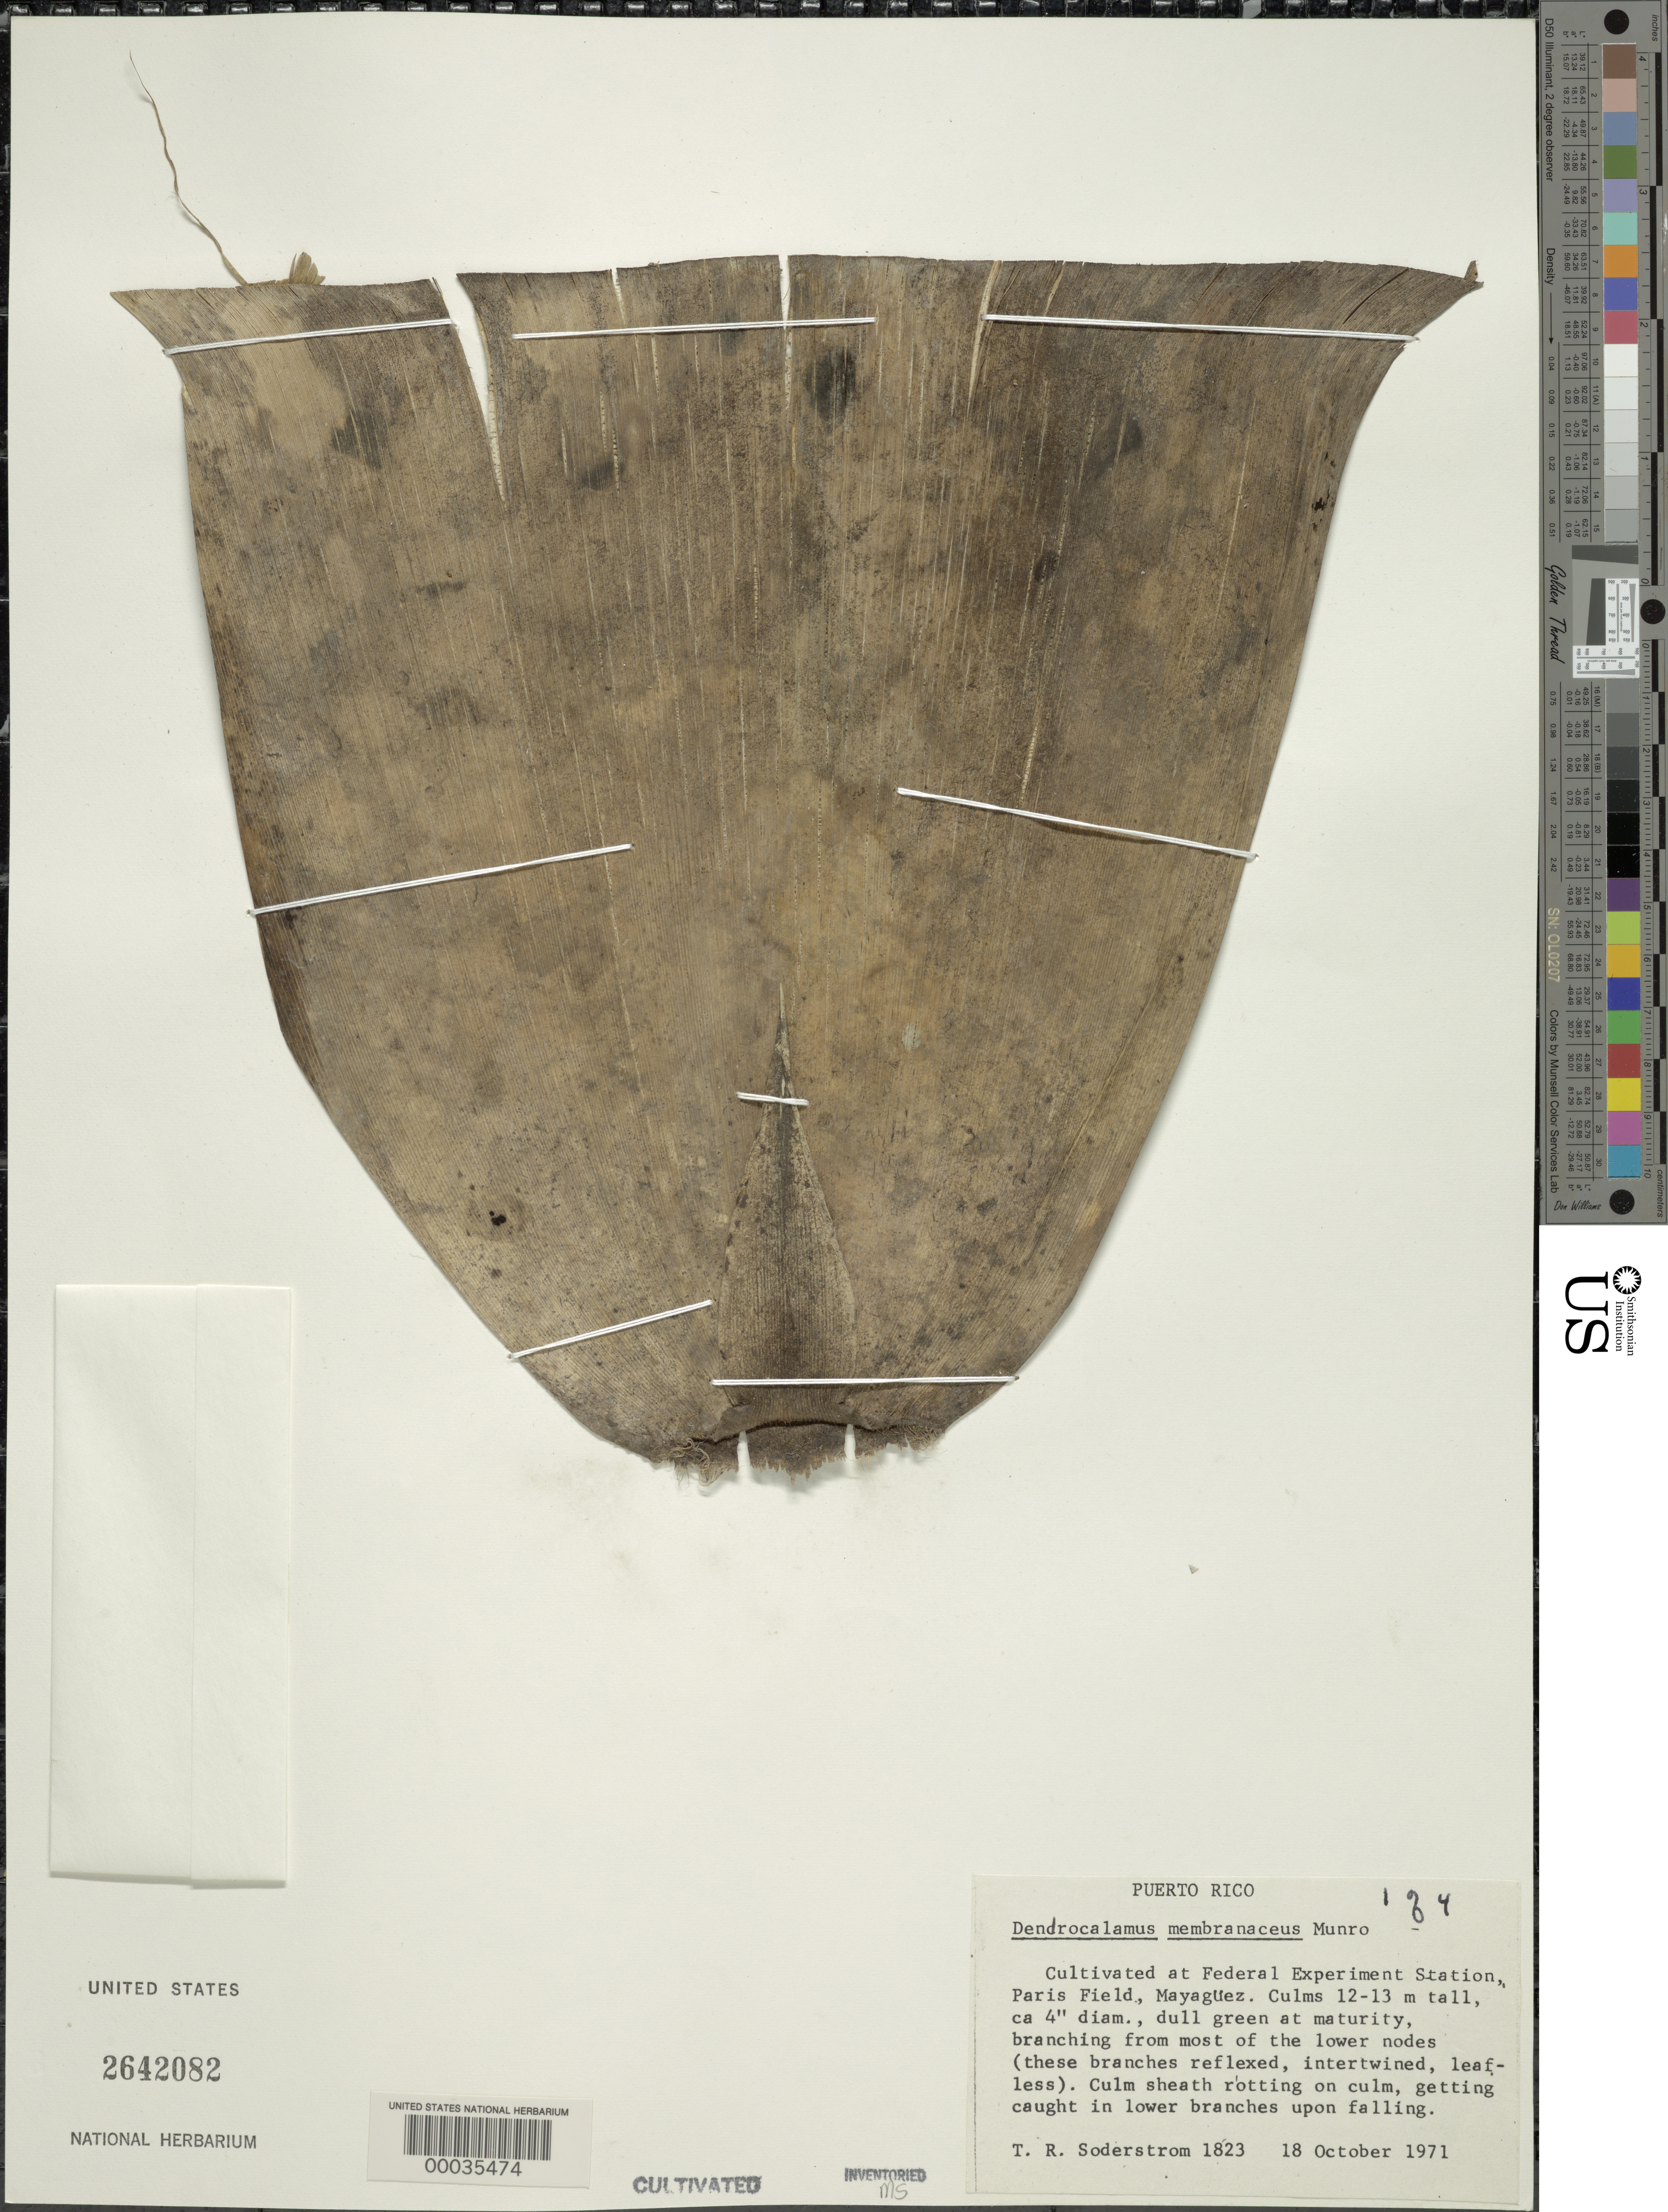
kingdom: Plantae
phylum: Tracheophyta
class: Liliopsida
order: Poales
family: Poaceae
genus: Dendrocalamus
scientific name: Dendrocalamus membranaceus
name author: Munro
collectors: T. R. Soderstrom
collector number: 1823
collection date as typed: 18 Oct 1971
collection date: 1971-10-18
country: Puerto Rico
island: Greater Antilles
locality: Federal experimental station, paris field-mayaguez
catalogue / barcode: US 2642082